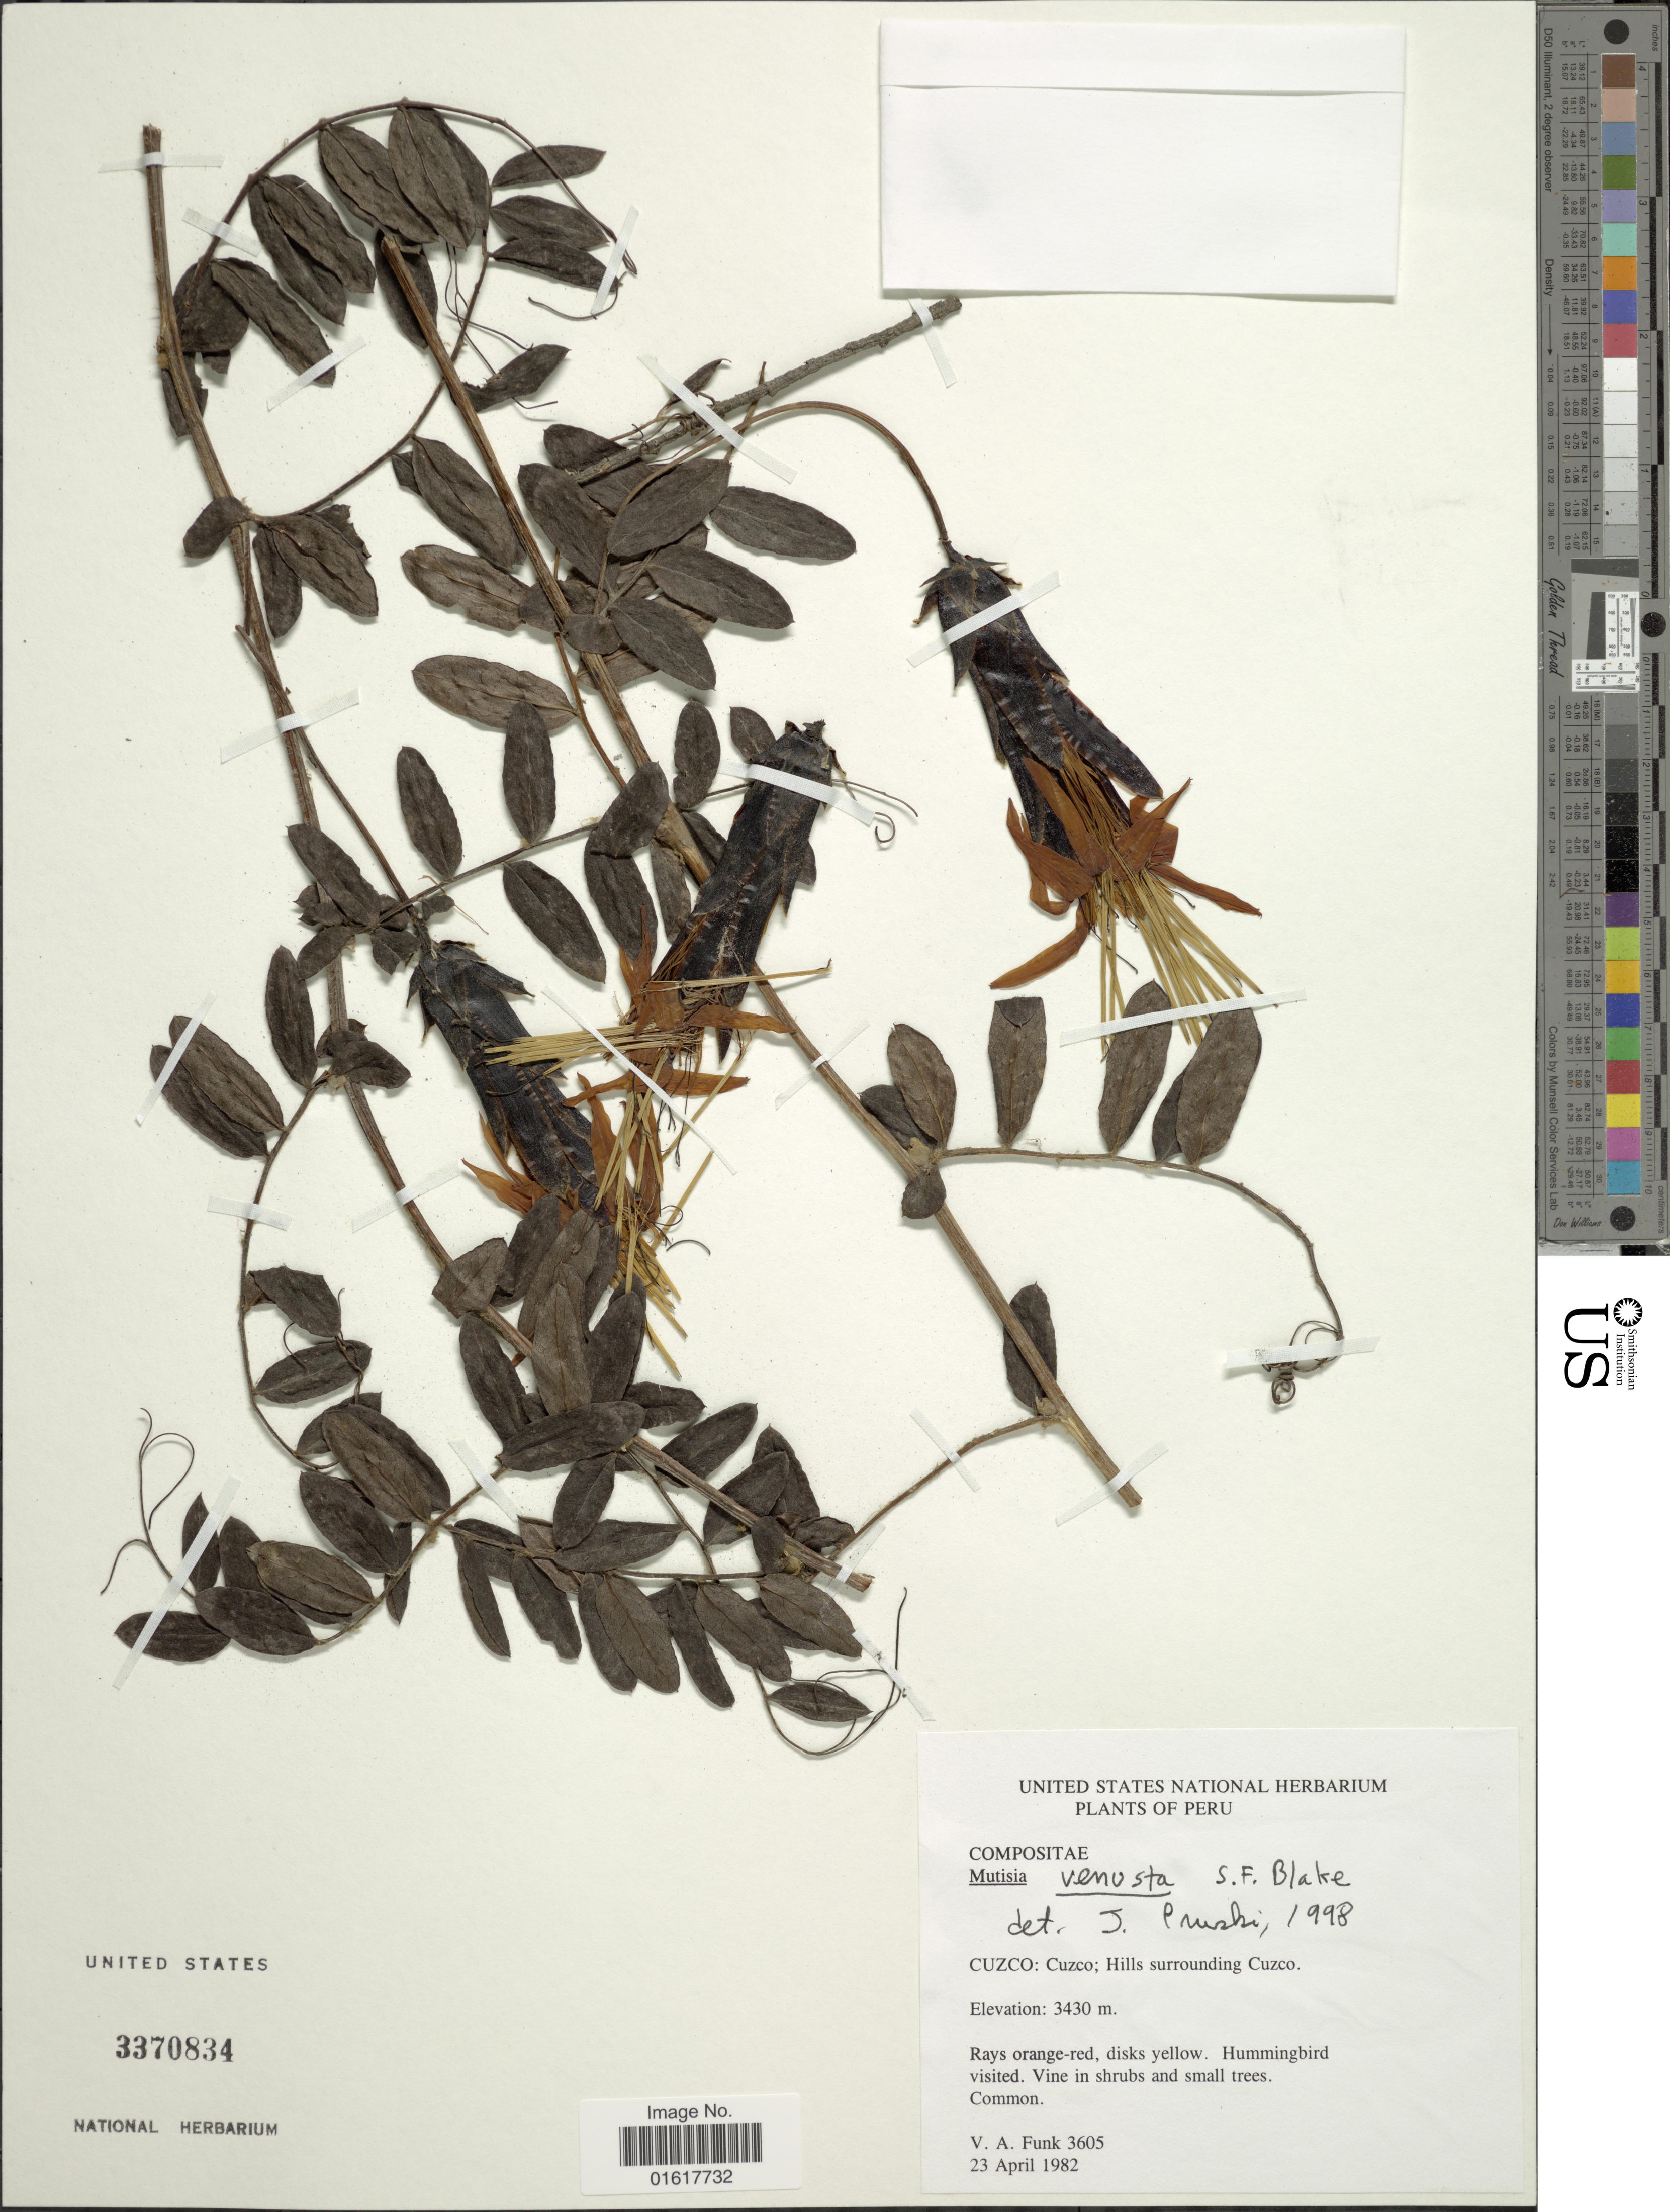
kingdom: Plantae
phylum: Tracheophyta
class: Magnoliopsida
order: Asterales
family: Asteraceae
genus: Mutisia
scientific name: Mutisia venusta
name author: S.F. Blake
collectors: V. Funk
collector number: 3605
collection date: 1982-04-23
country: Peru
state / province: Cusco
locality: Cusco: Cuzco; Hills surrounding Cuzco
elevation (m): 3100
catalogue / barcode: US 3370834